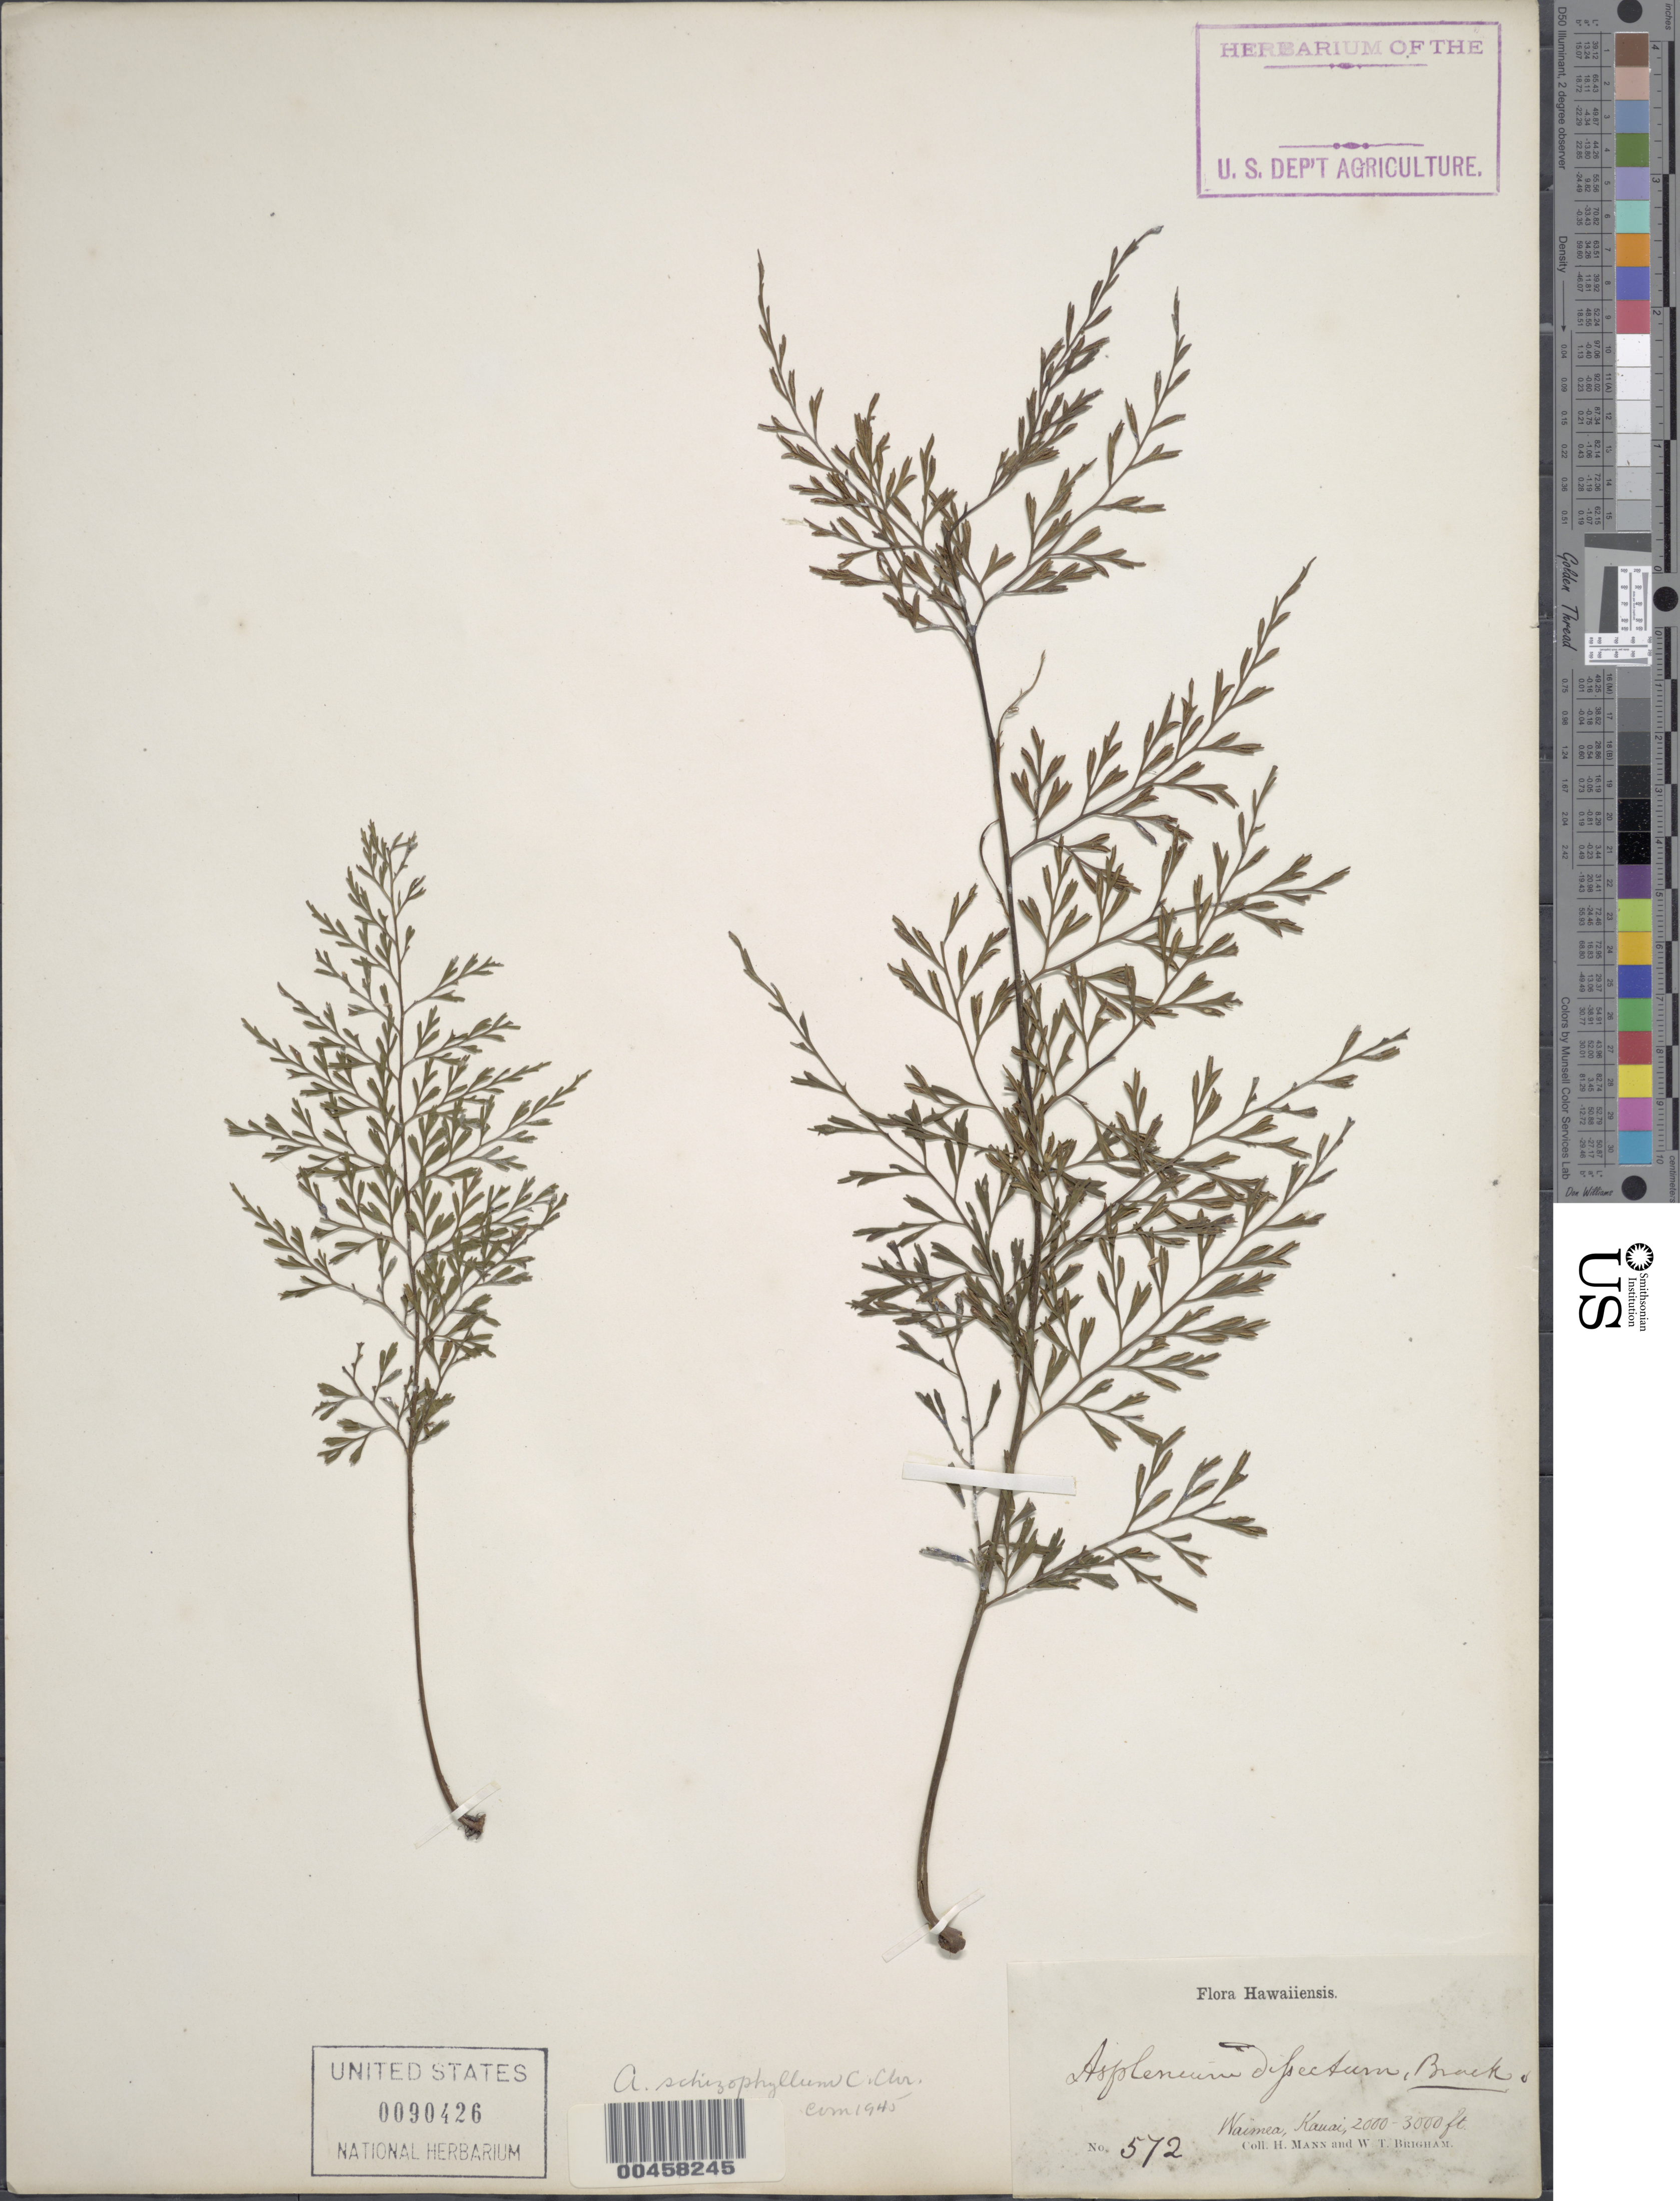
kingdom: Plantae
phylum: Tracheophyta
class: Polypodiopsida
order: Polypodiales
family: Aspleniaceae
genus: Asplenium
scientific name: Asplenium schizophyllum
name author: C. Chr.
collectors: H. Mann & W. T. Brigham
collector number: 572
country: United States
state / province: Hawaii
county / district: Kauai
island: Kaua'i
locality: Waimea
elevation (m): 610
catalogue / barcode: US 90426